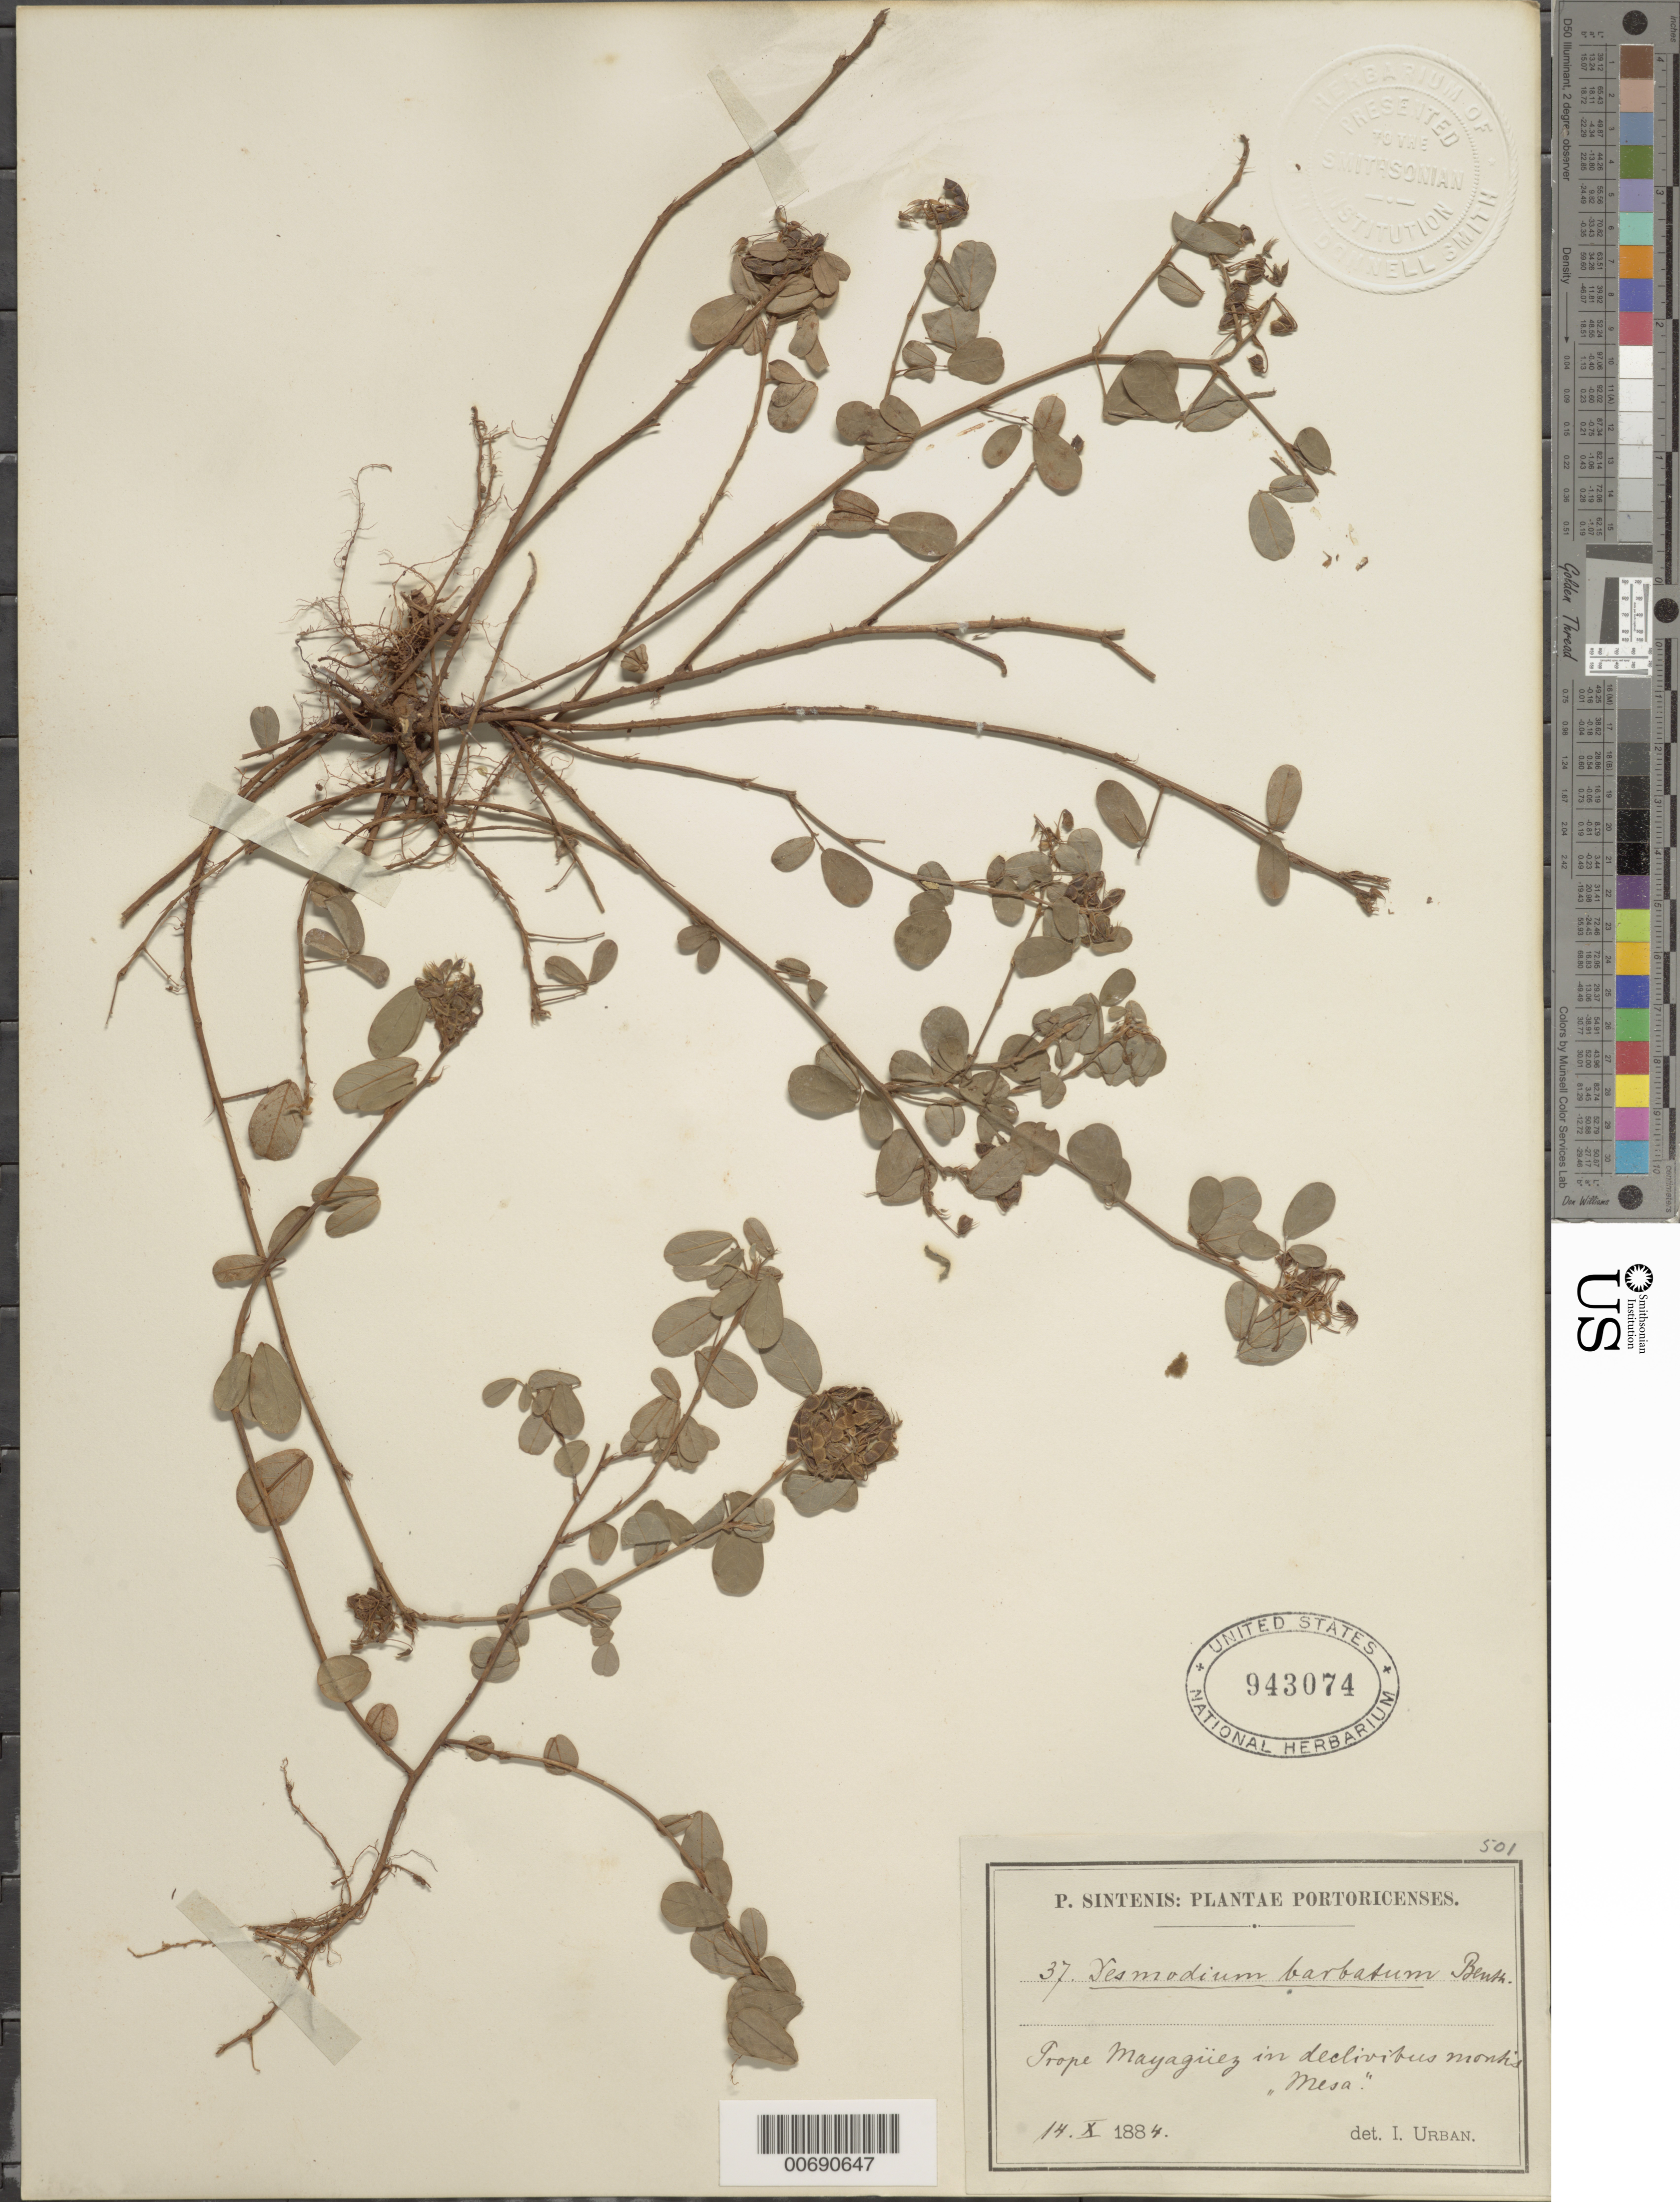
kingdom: Plantae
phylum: Tracheophyta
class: Magnoliopsida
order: Fabales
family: Fabaceae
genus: Grona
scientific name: Grona barbata var. barbata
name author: (L.) H. Ohashi & K. Ohashi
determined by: Strong, Mark T., (BOT), Smithsonian Institution - National Museum of Natural History (UNITED STATES)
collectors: P. Sintenis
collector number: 37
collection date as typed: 14 Oct 1884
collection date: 1884-10-14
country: Puerto Rico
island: Greater Antilles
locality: Prope Mayaguez.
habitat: in declivibus montis Mesa.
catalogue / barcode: US 943074